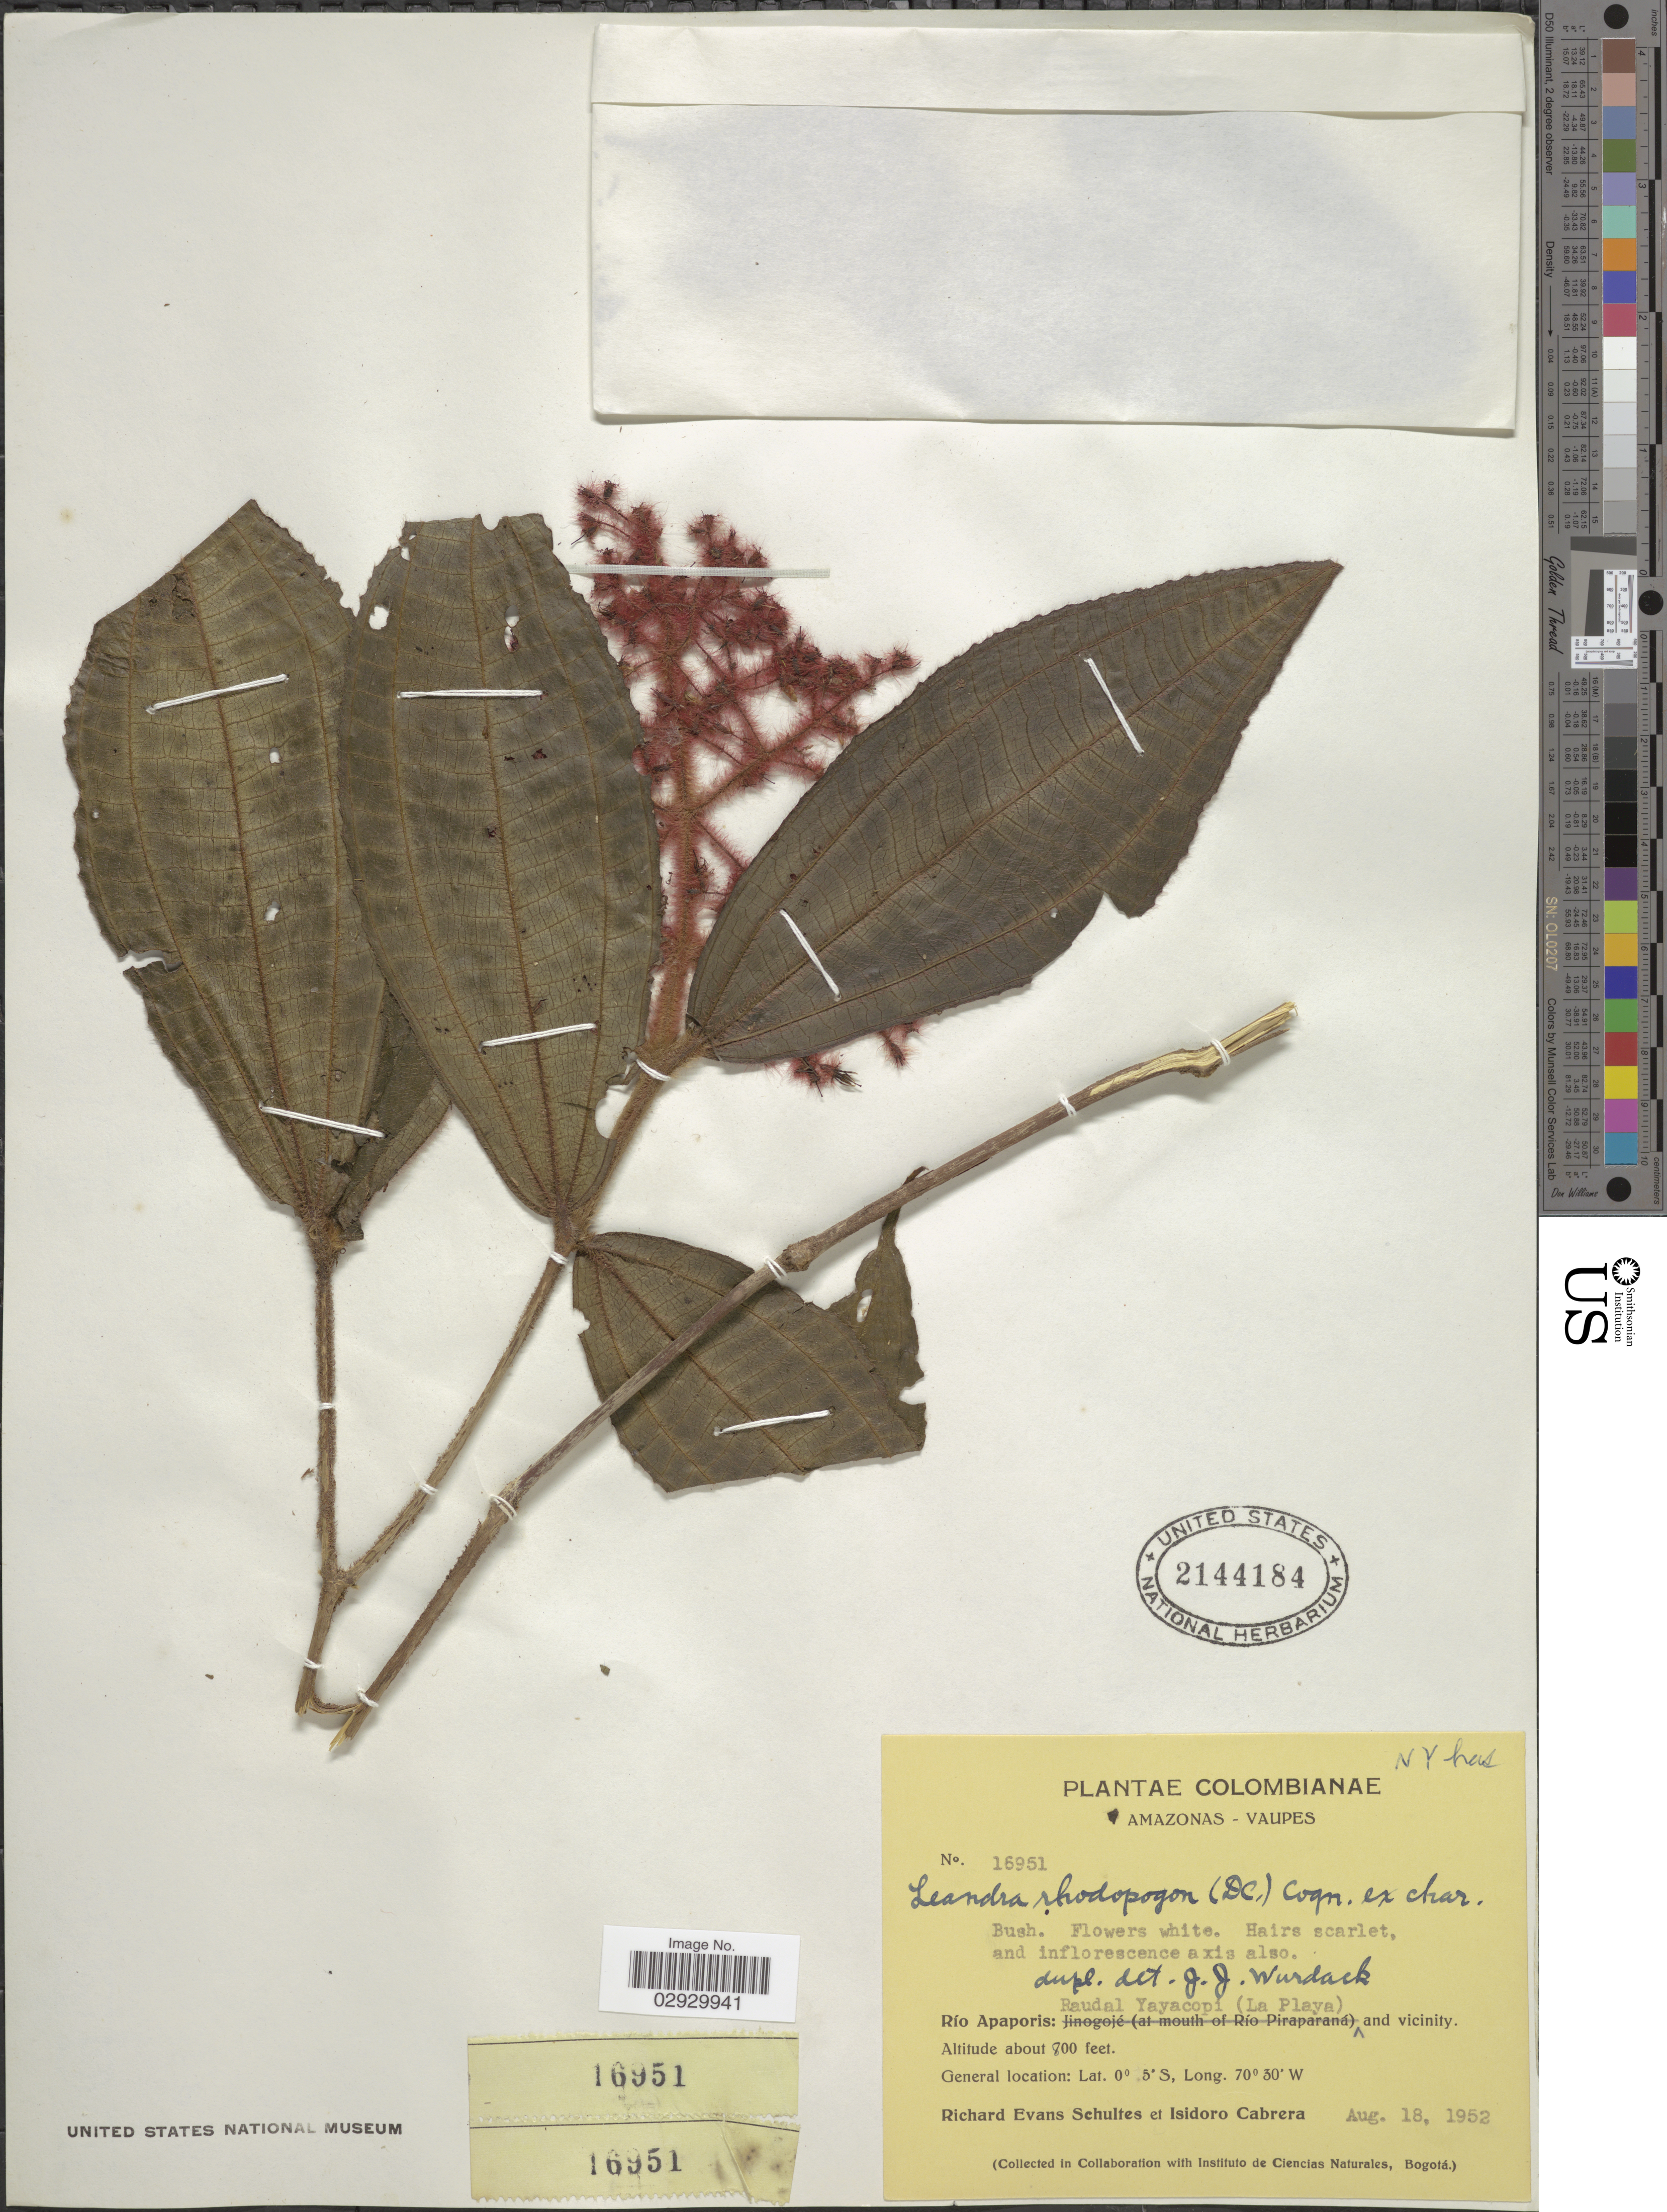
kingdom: Plantae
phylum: Tracheophyta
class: Magnoliopsida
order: Myrtales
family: Melastomataceae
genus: Leandra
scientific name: Leandra rhodopogon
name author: (DC.) Cogn.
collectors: R. E. Schultes & I. Cabrera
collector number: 16951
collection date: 1952-08-18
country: Colombia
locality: Amazonas - Vaupés, Río Apaporis: Raudal Yacyacopi (La Playa) and vicinity.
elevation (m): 244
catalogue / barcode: US 2144184